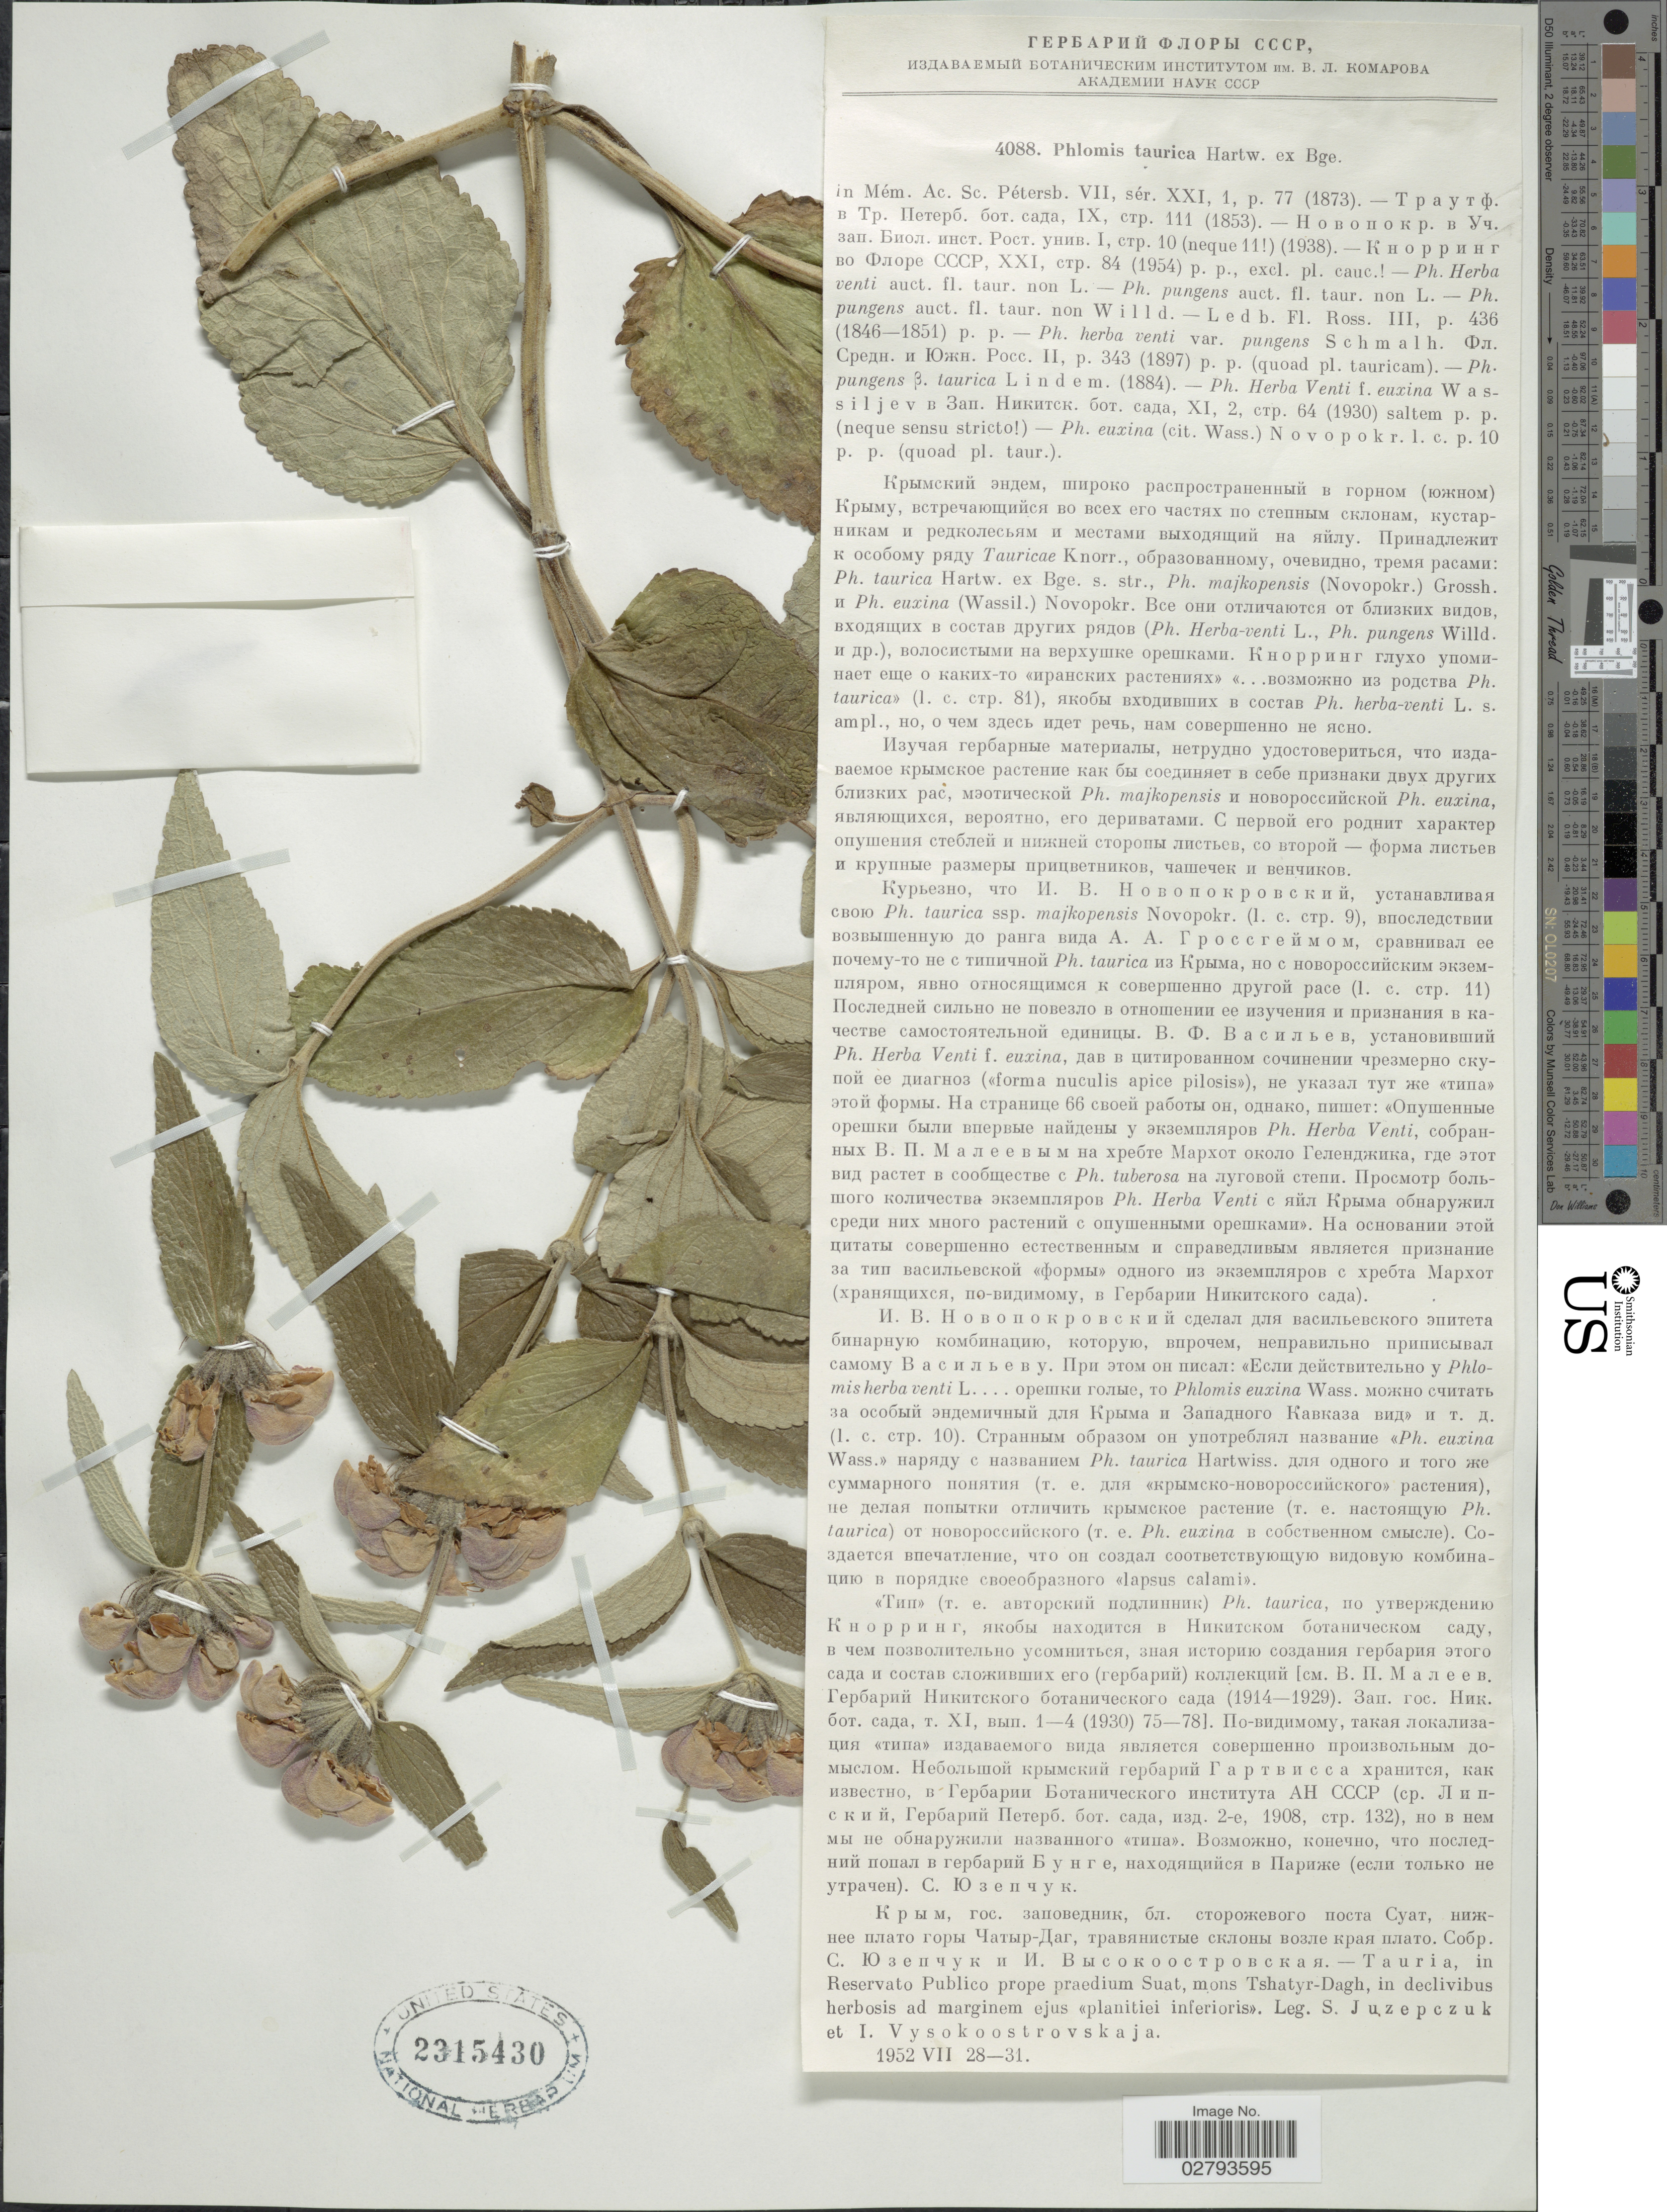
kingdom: Plantae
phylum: Tracheophyta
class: Magnoliopsida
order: Lamiales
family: Lamiaceae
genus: Phlomis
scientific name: Phlomis herba-venti subsp. pungens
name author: Maire ex DeFilipps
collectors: S. V. Juzepczuk & I. Vysokoostrovskaja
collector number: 4088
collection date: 1952-07-28/1952-07-31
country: Russian Federation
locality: Tauria, in Reservato Publico prope praedium Suat, mons Tshatyr-Dagh, in declivibus herbosis ad marginem ejus <<planitiei inferioris>>.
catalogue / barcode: US 2315430